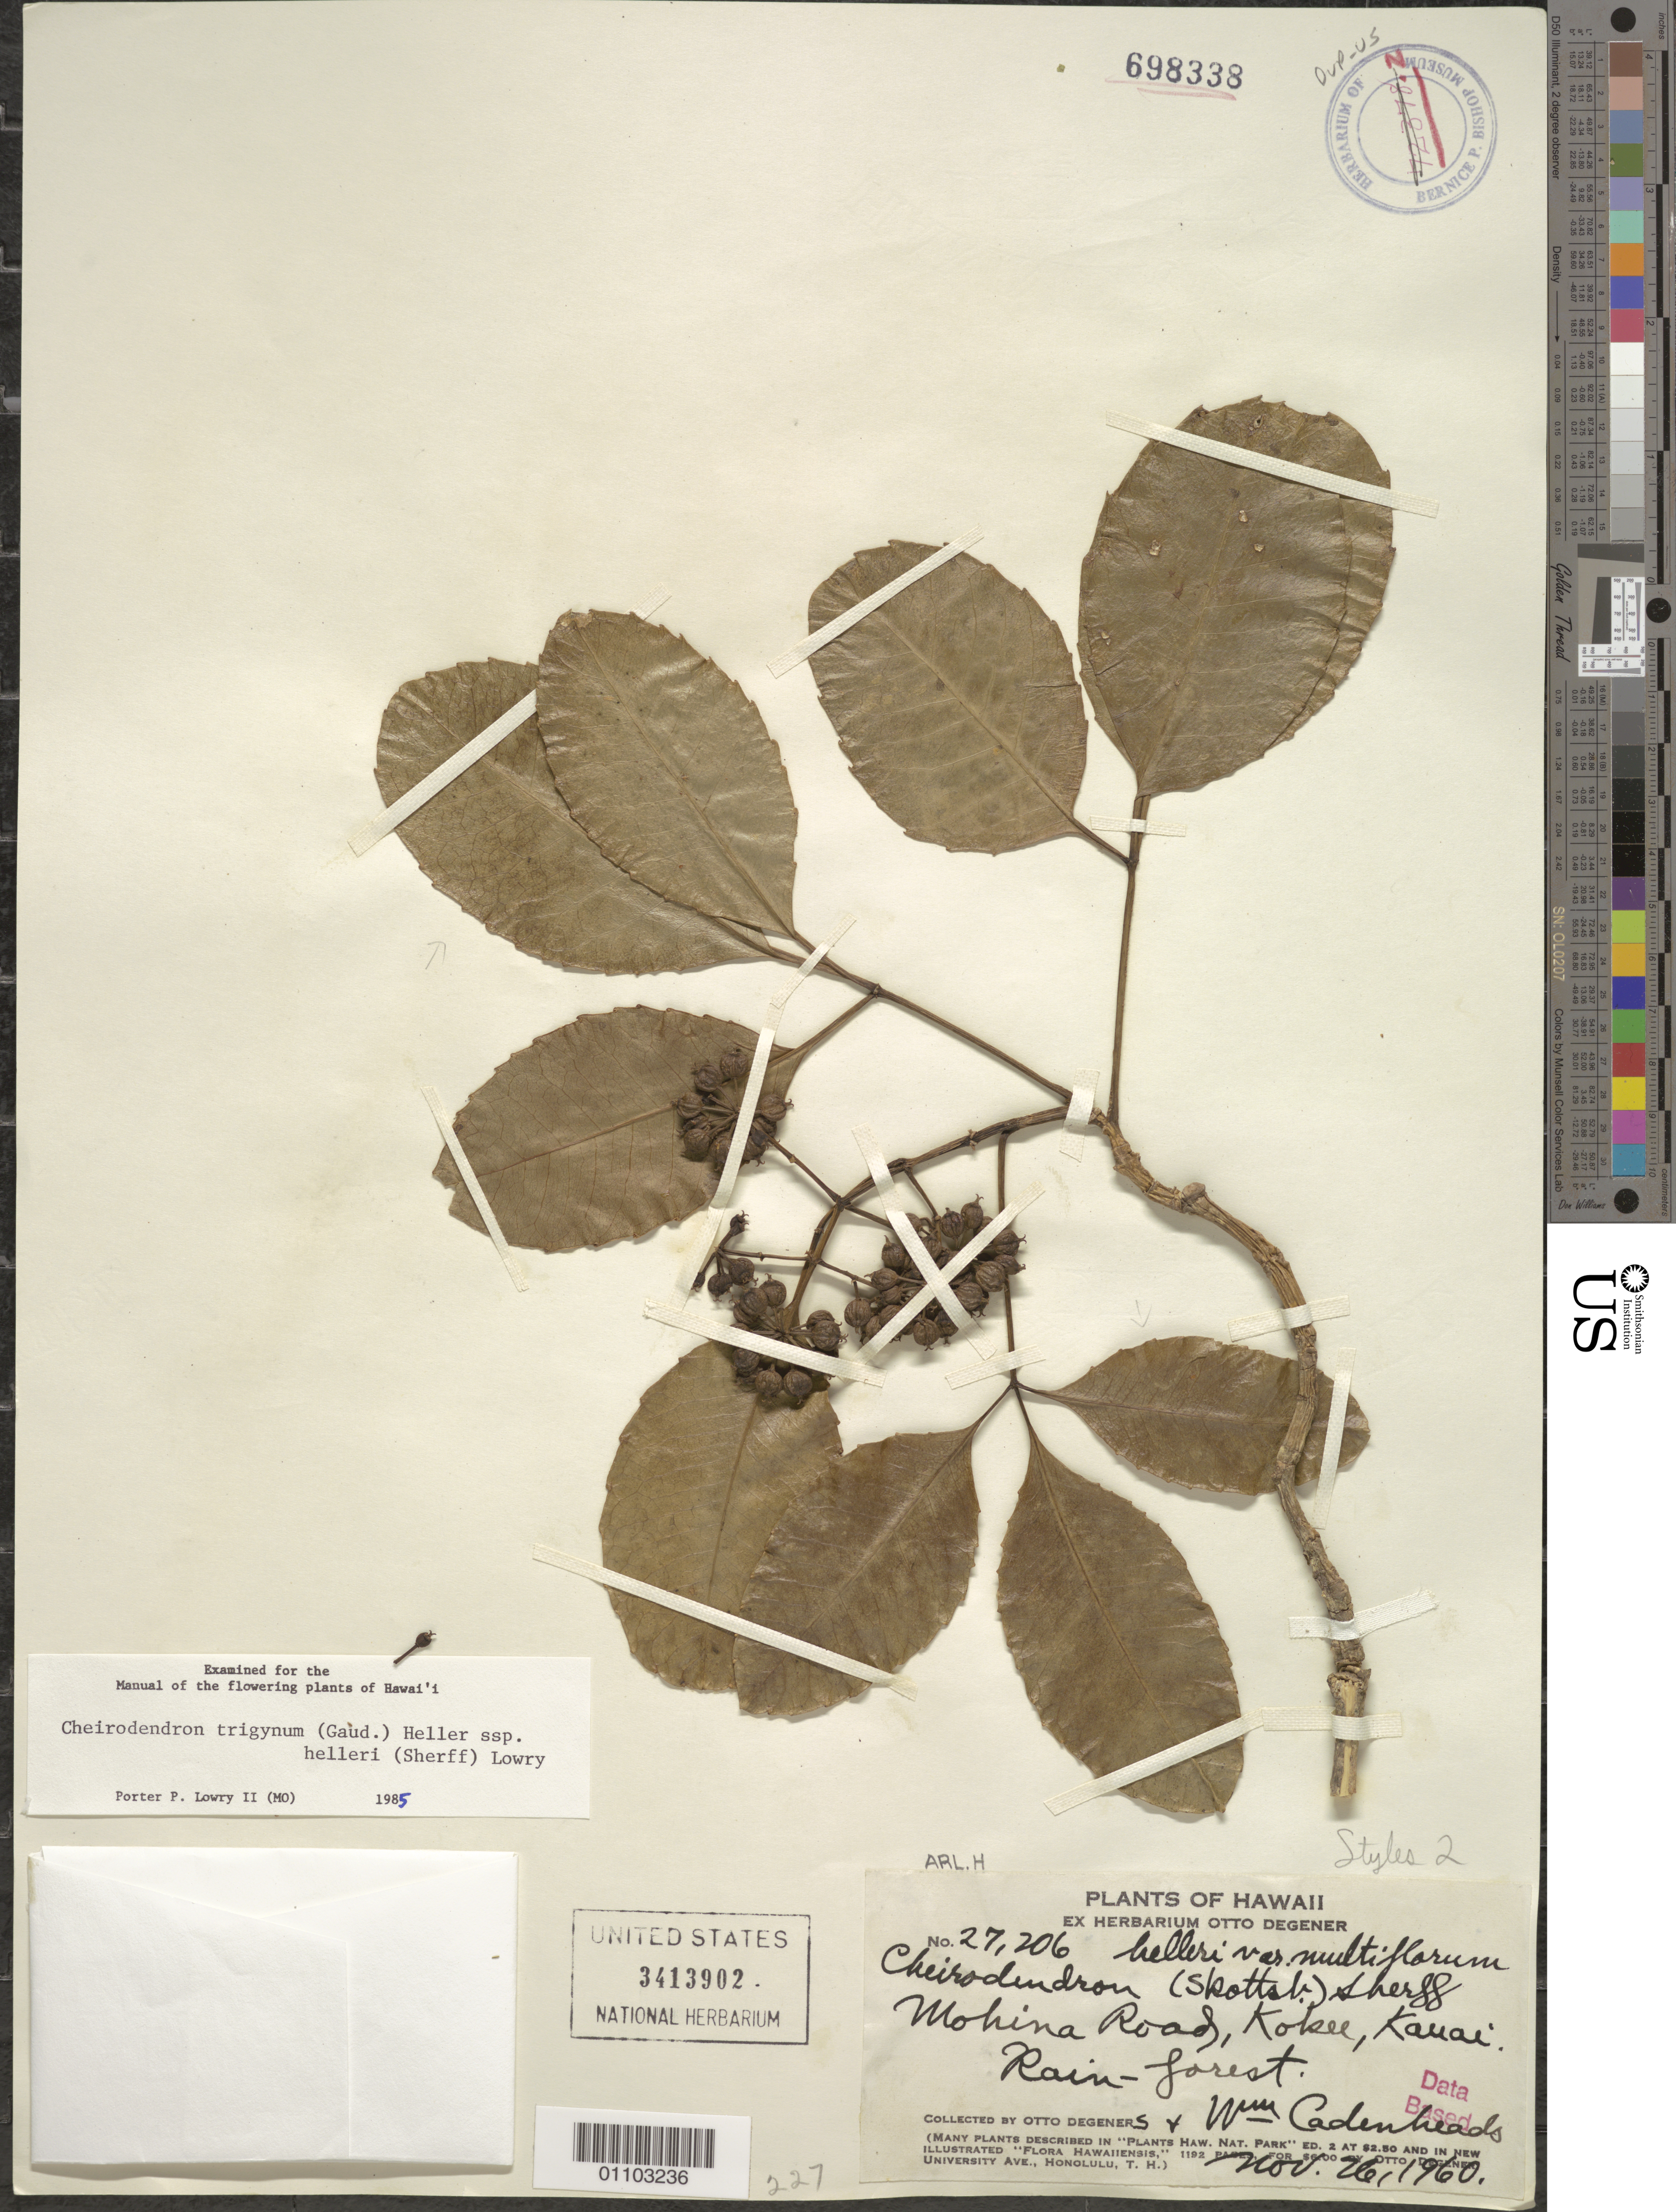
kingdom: Plantae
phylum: Tracheophyta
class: Magnoliopsida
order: Apiales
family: Araliaceae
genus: Cheirodendron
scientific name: Cheirodendron trigynum subsp. helleri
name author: (Gaudich.) A. Heller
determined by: Lowry, P. P., (MO), Missouri Botanical Garden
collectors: -. Degeners & Cadenheads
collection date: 1960-11-26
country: United States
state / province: Hawaii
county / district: Kauai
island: Kaua'i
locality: Mohina Roads, Kokee.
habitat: Rain forest.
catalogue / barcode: US 3413902